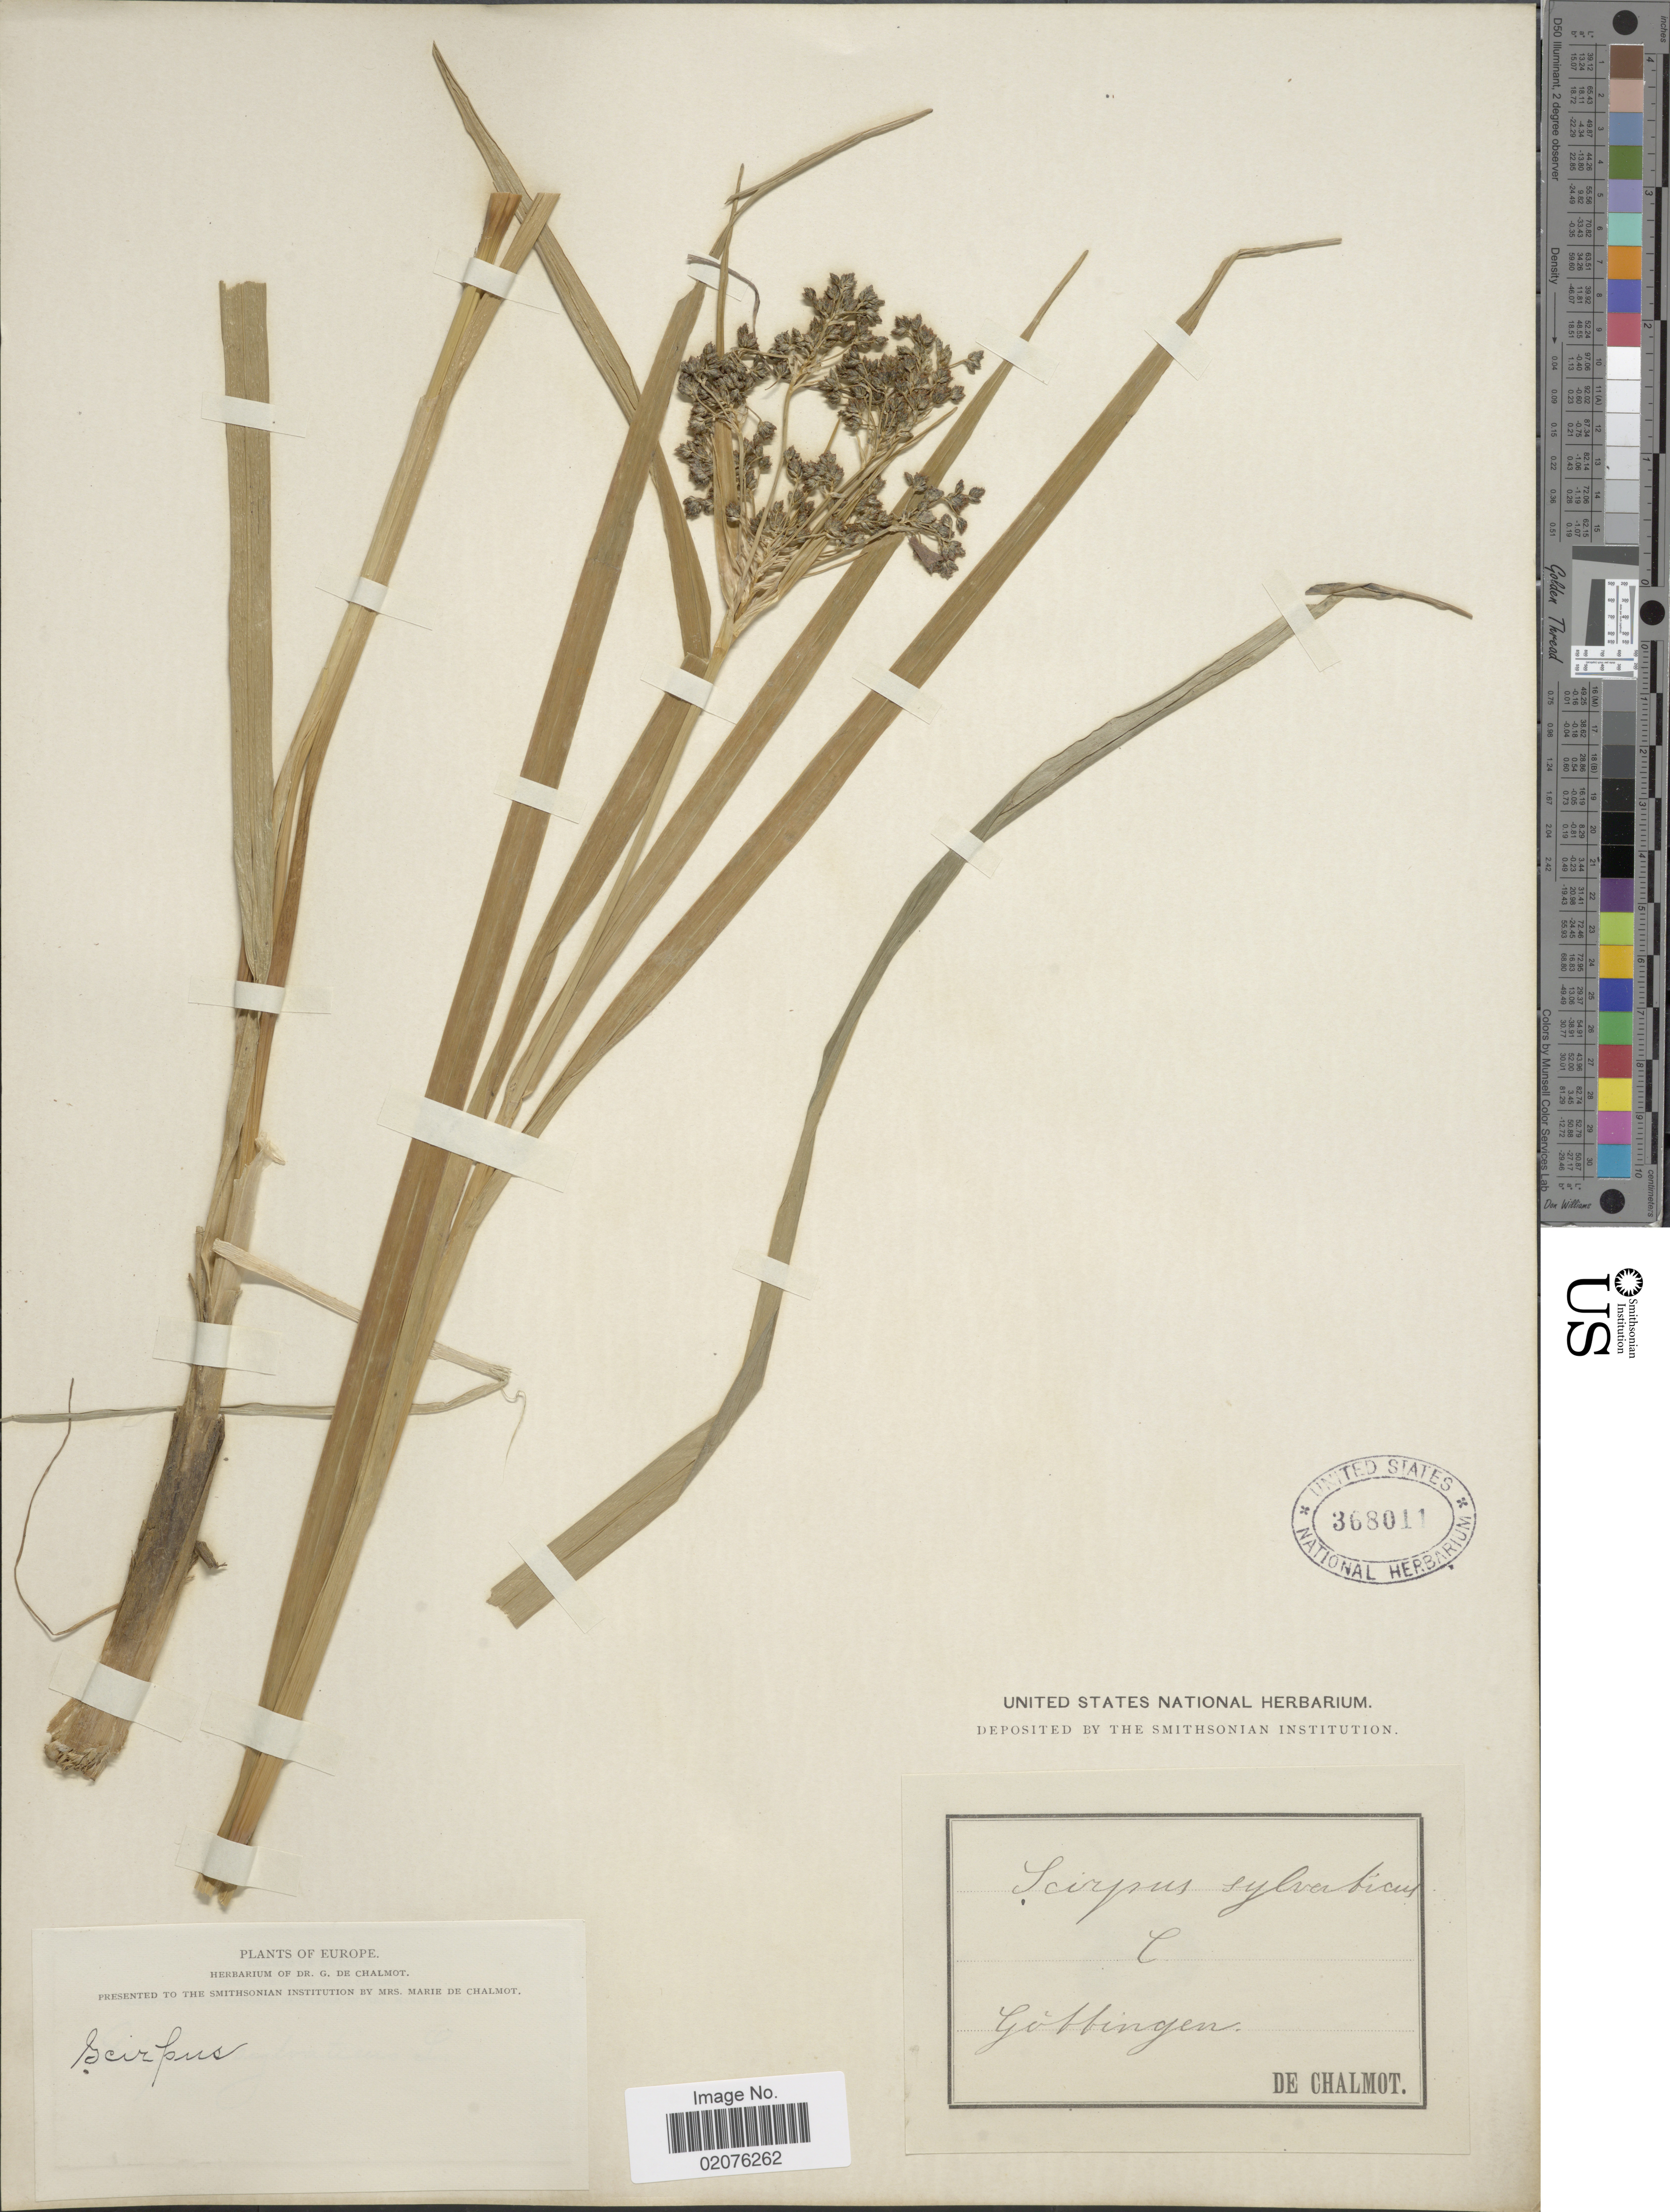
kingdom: Plantae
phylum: Tracheophyta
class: Liliopsida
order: Poales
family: Cyperaceae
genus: Scirpus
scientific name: Scirpus sylvaticus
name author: L.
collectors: G. de Chalmot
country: Germany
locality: Gottingen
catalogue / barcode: US 368011